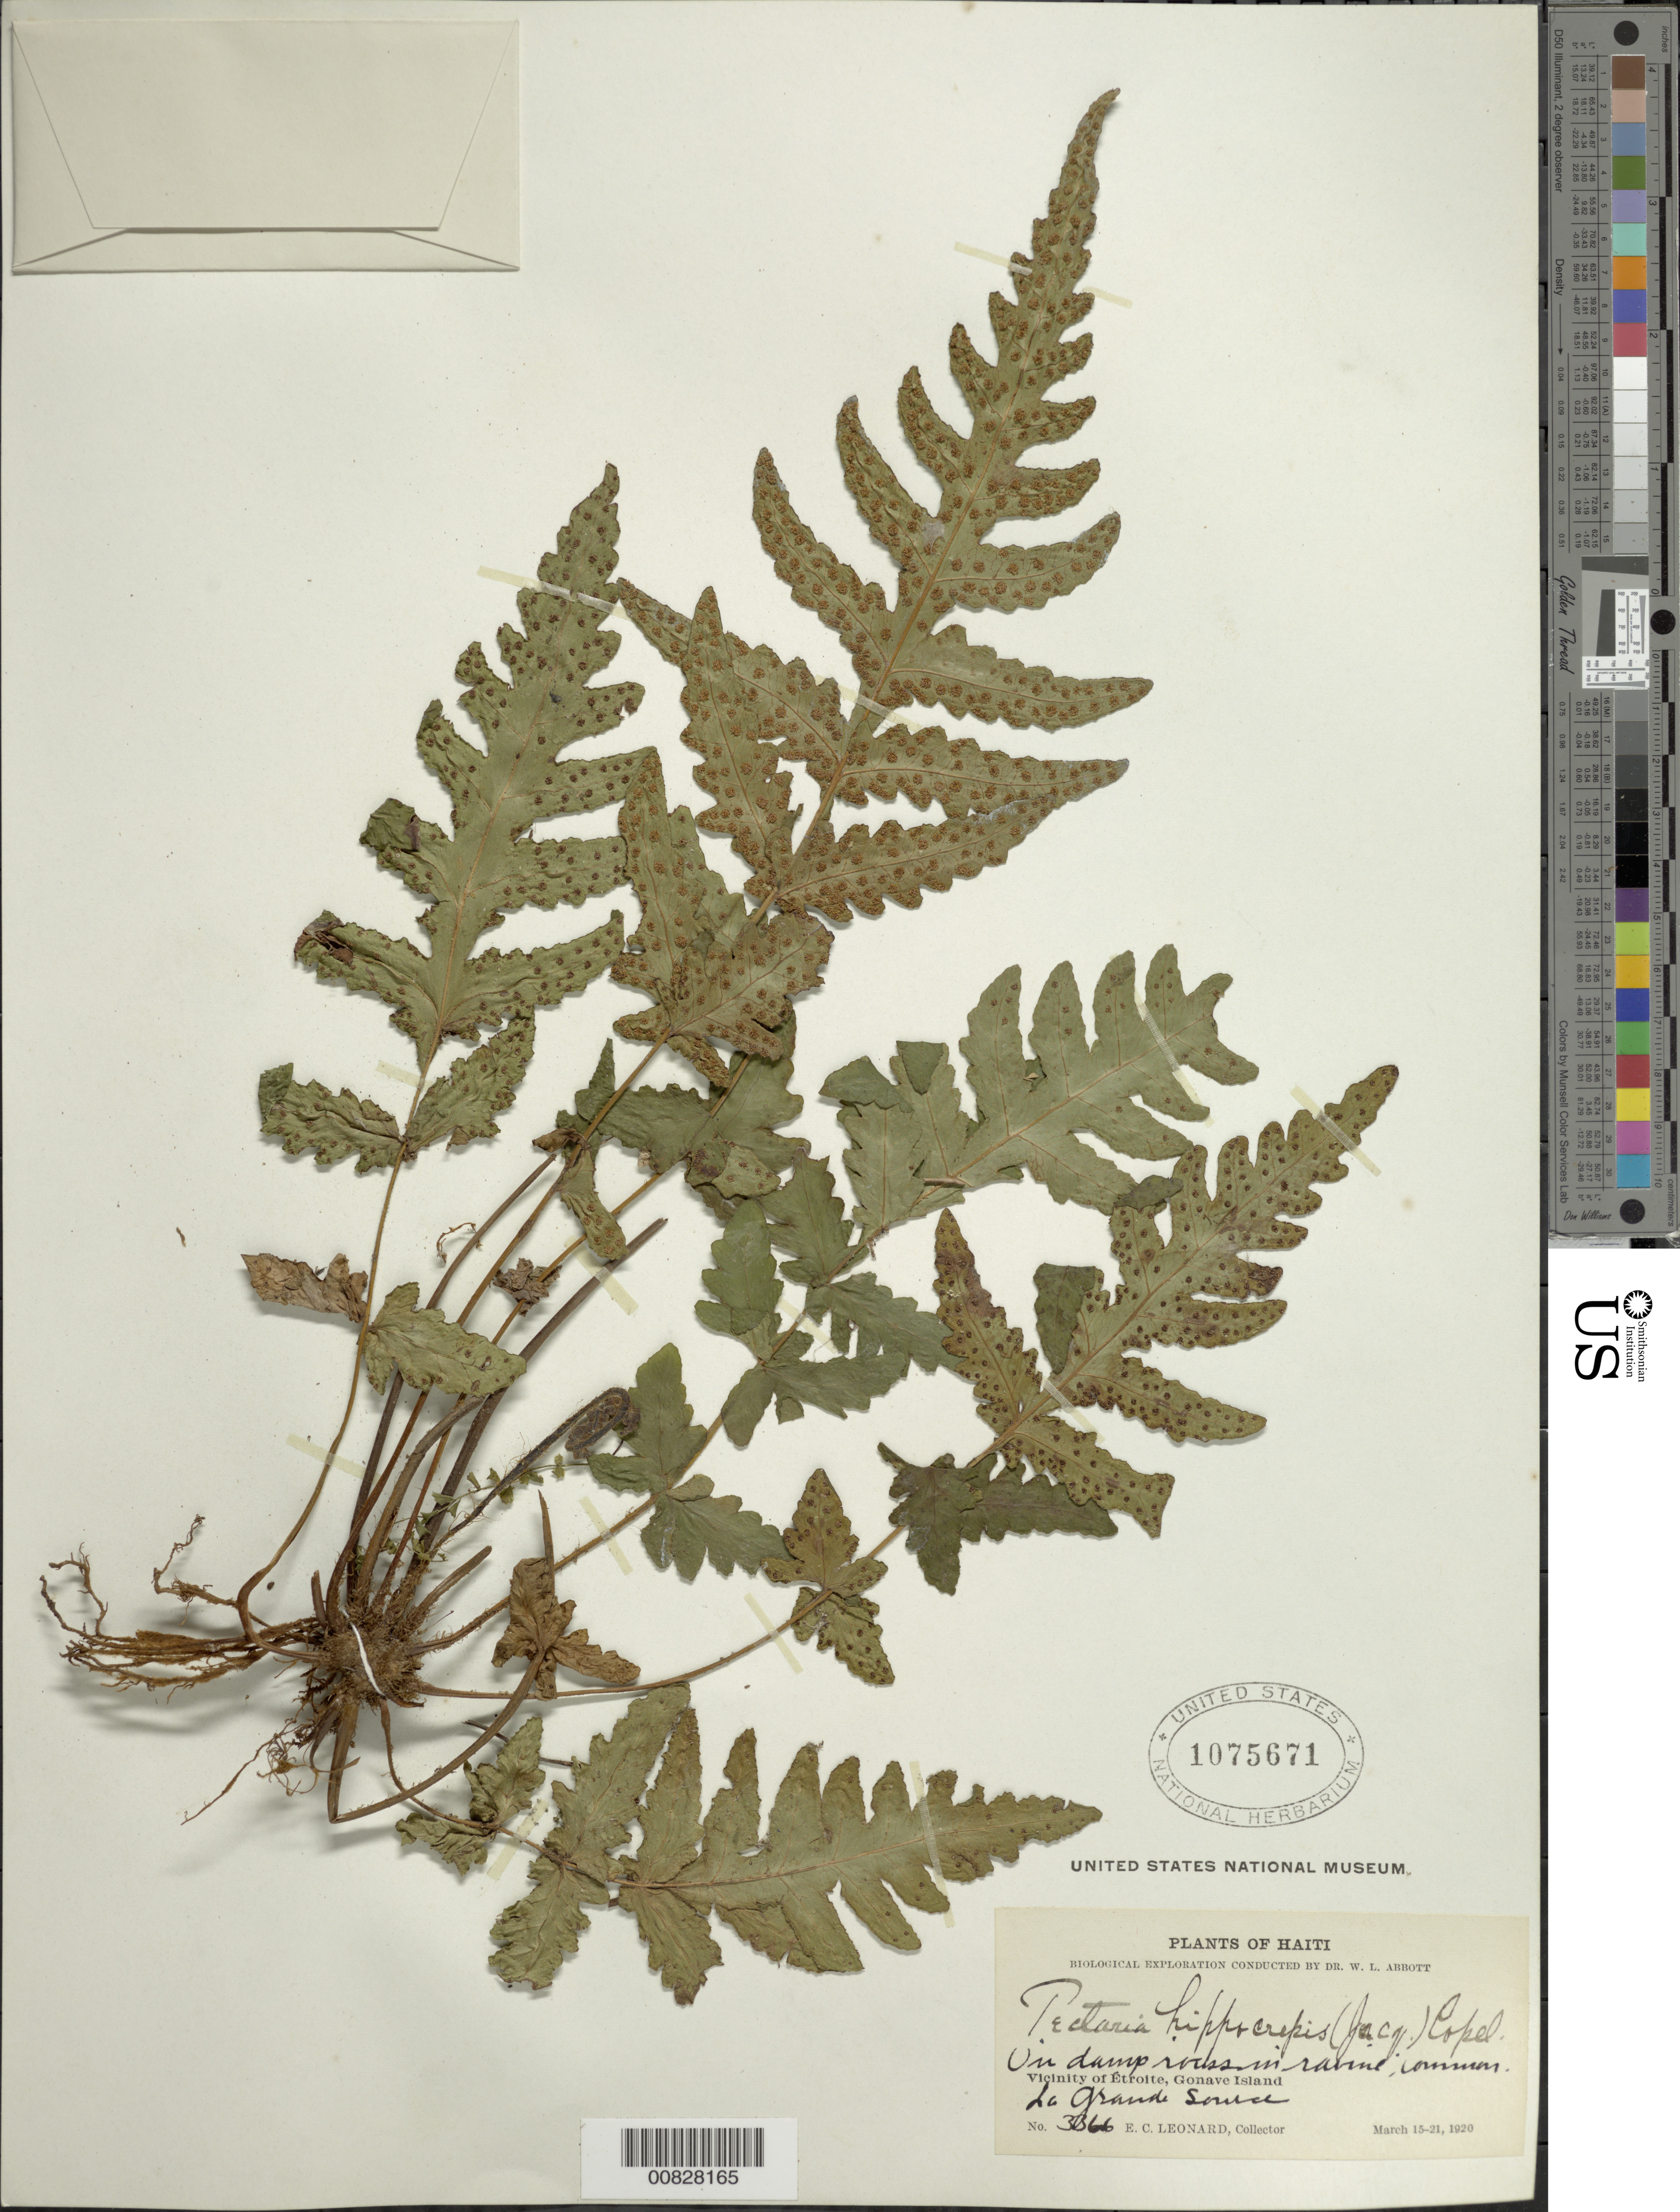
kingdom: Plantae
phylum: Tracheophyta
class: Polypodiopsida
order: Polypodiales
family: Tectariaceae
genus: Tectaria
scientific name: Tectaria cicutaria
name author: (L.) Copel.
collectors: E. C. Leonard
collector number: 3366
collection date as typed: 15 Mar 1920 to 21 Mar 1920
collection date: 1920-03-15/1920-03-21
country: Haiti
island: Hispaniola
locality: Gonave Island, vicinity Étroit, La Grande Source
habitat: On damp rocks in ravine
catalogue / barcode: US 1075671